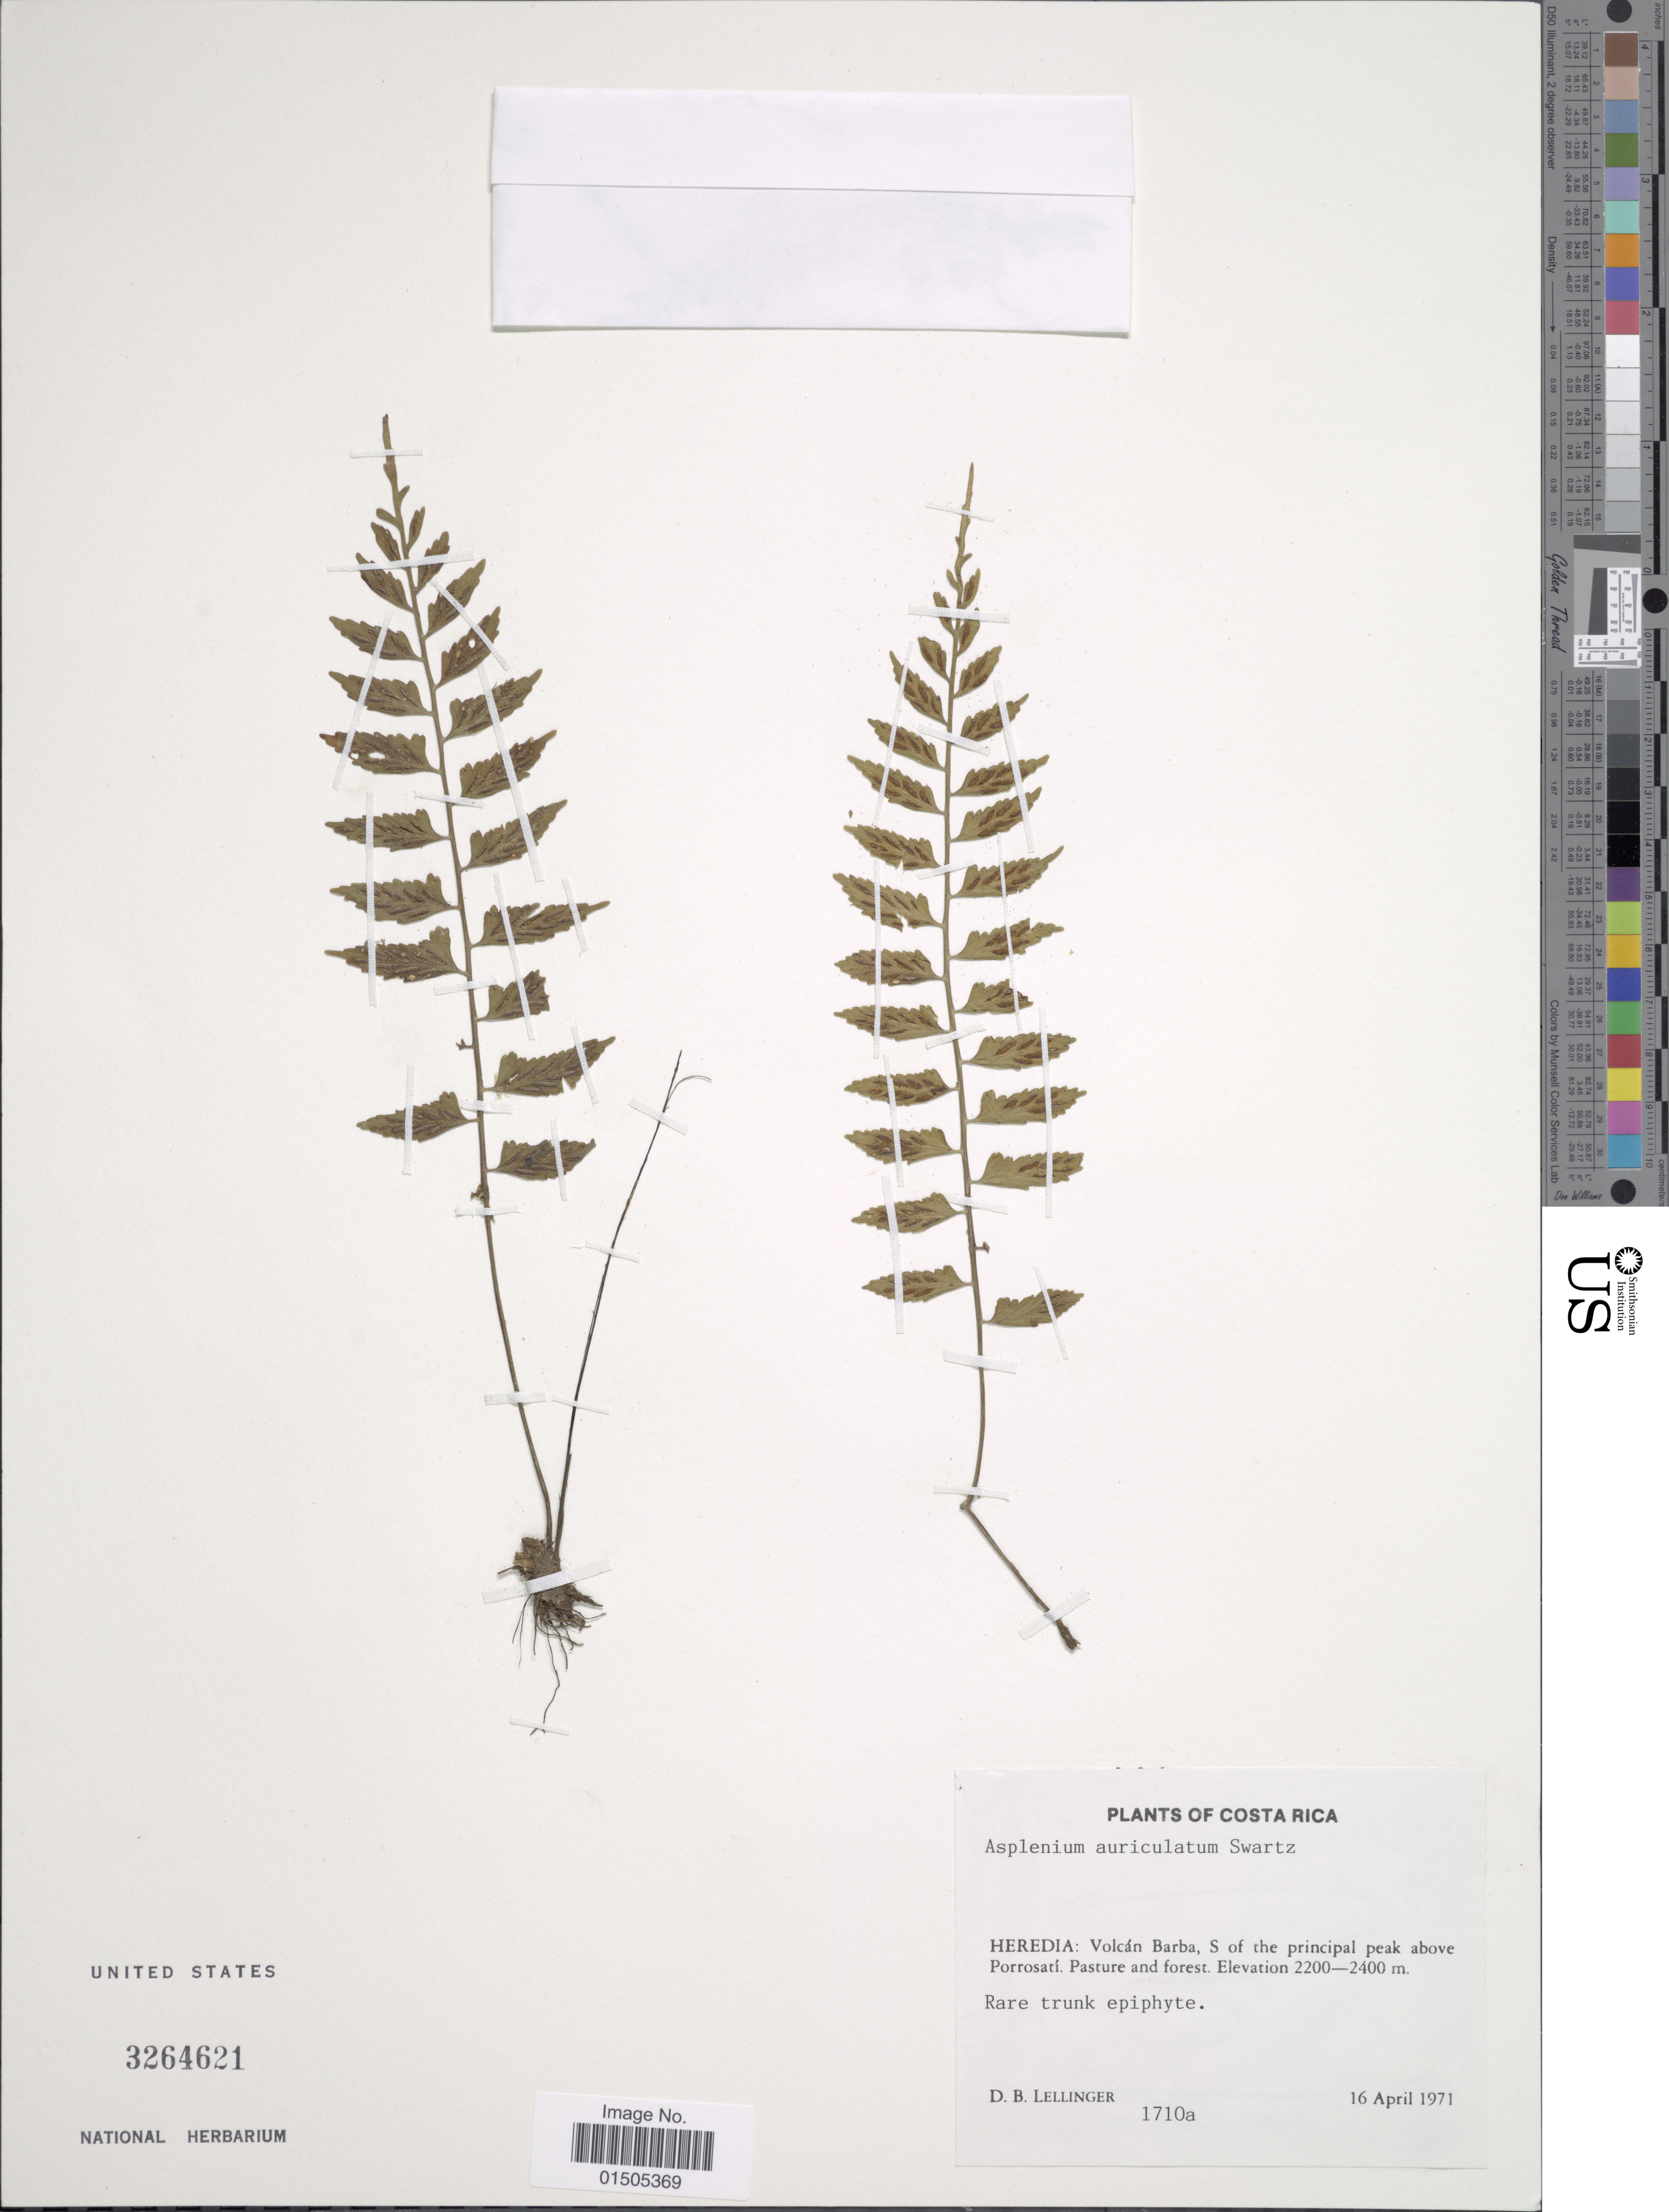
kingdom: Plantae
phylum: Tracheophyta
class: Polypodiopsida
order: Polypodiales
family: Aspleniaceae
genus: Asplenium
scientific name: Asplenium auriculatum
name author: Sw.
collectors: D. B. Lellinger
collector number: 1710a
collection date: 1971-04-16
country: Costa Rica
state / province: Heredia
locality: Volcán Barba, S of the principal peak above Porrosatí.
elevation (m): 2200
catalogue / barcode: US 3264621